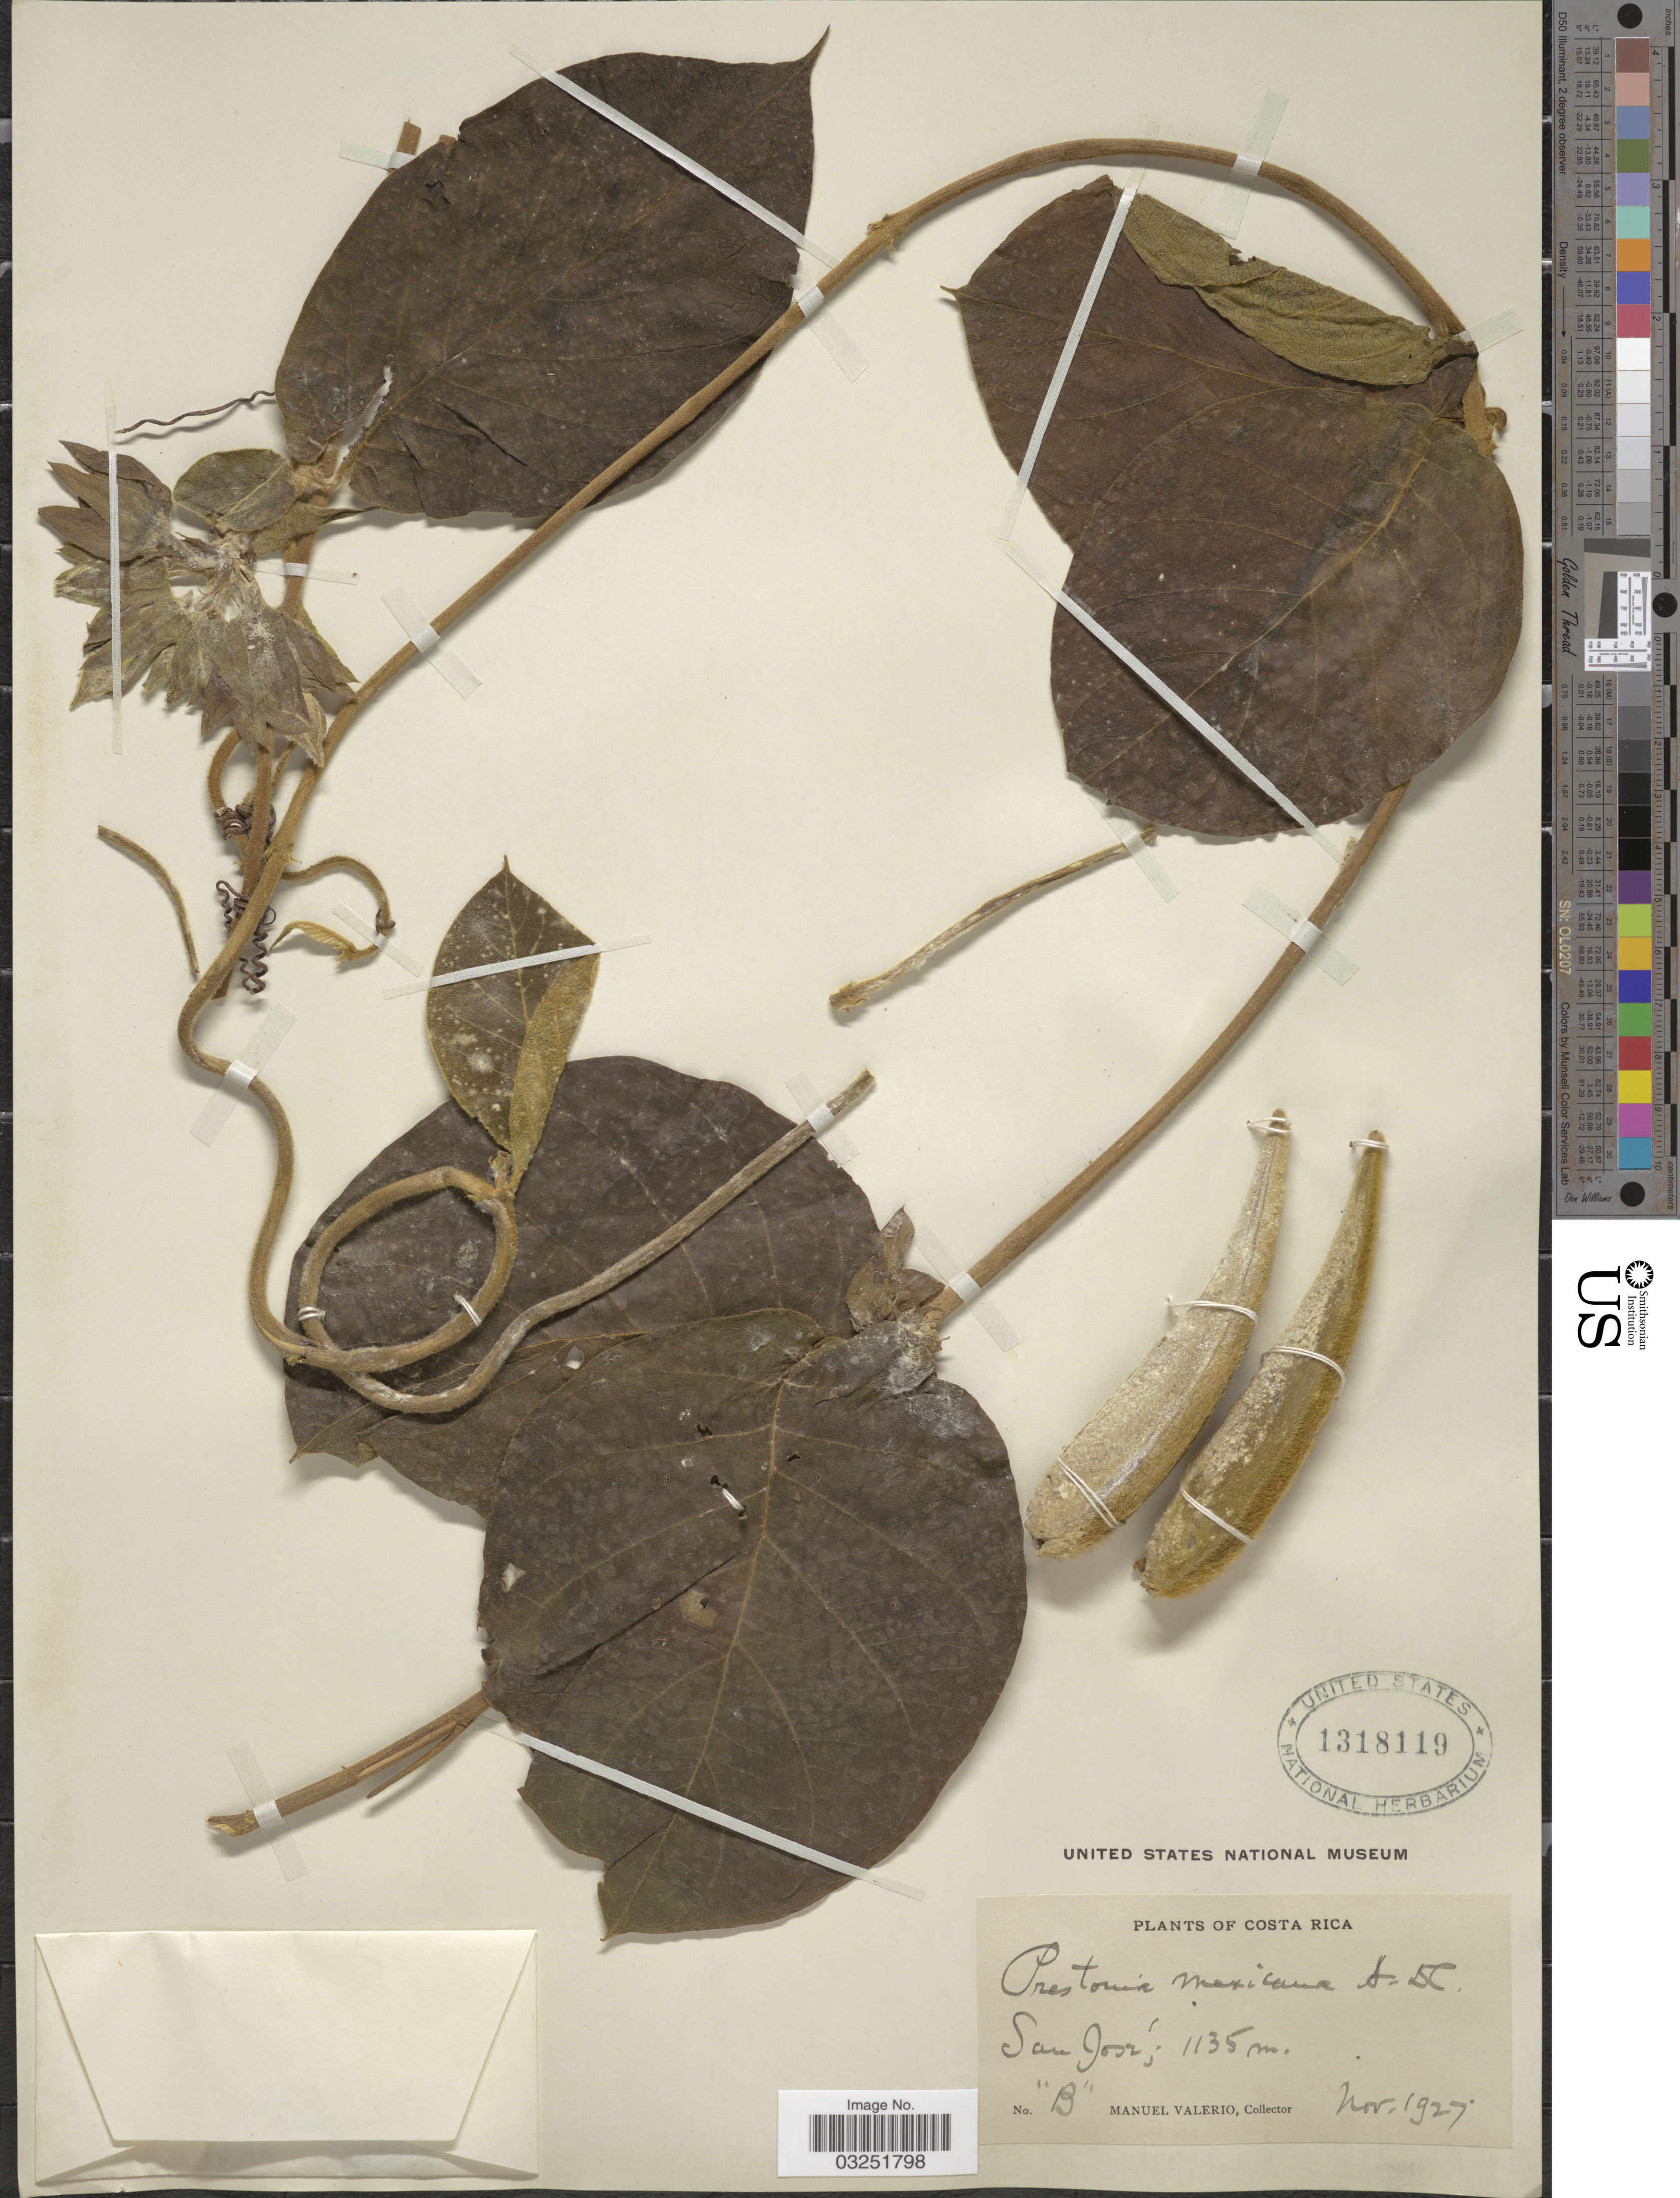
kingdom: Plantae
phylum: Tracheophyta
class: Magnoliopsida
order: Gentianales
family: Apocynaceae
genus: Prestonia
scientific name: Prestonia mexicana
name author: DC.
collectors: M. Valerio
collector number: B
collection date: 1927-11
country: Costa Rica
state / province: San José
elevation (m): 1135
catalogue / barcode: US 1318119